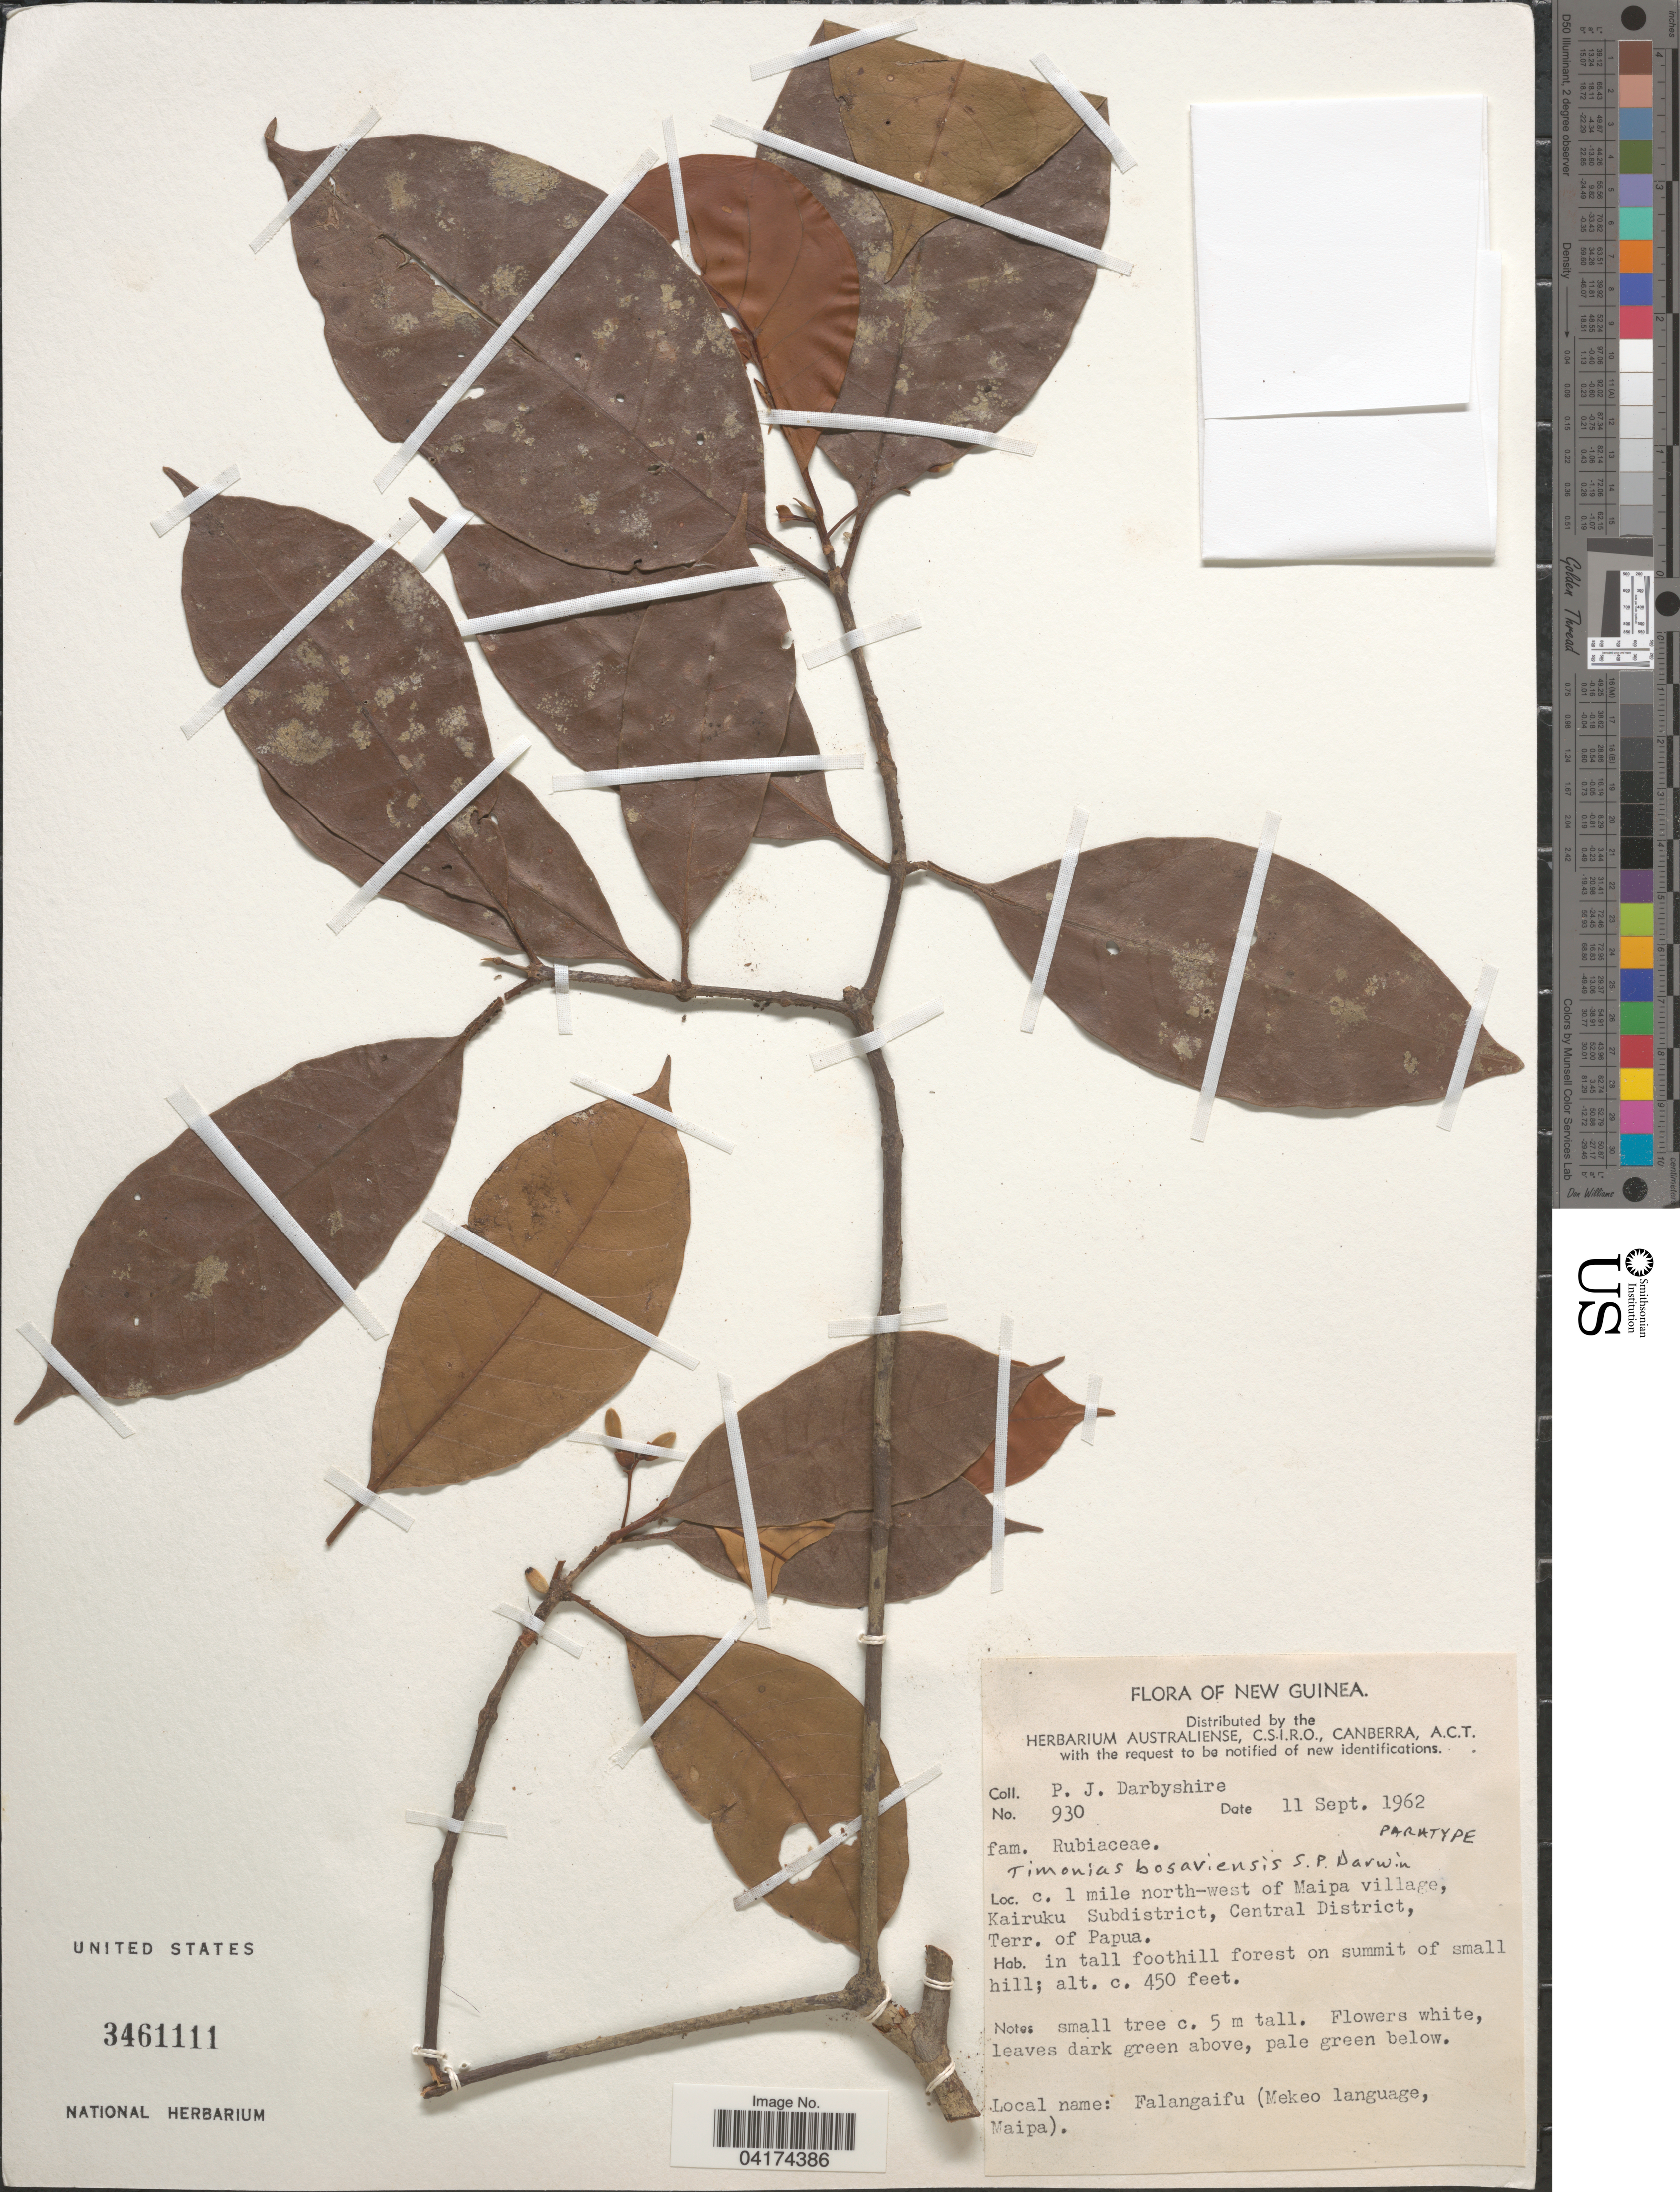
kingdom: Plantae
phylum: Tracheophyta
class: Magnoliopsida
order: Gentianales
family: Rubiaceae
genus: Timonius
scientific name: Timonius bosaviensis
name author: S.P. Darwin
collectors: P. Darbyshire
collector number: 930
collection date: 1962-09-11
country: Papua New Guinea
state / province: Central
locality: New Guinea. C. 1 mile north-west of Maipa village, Kairuku Subdistrict, Central District, Terr. of Papua.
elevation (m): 137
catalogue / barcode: US 3461111